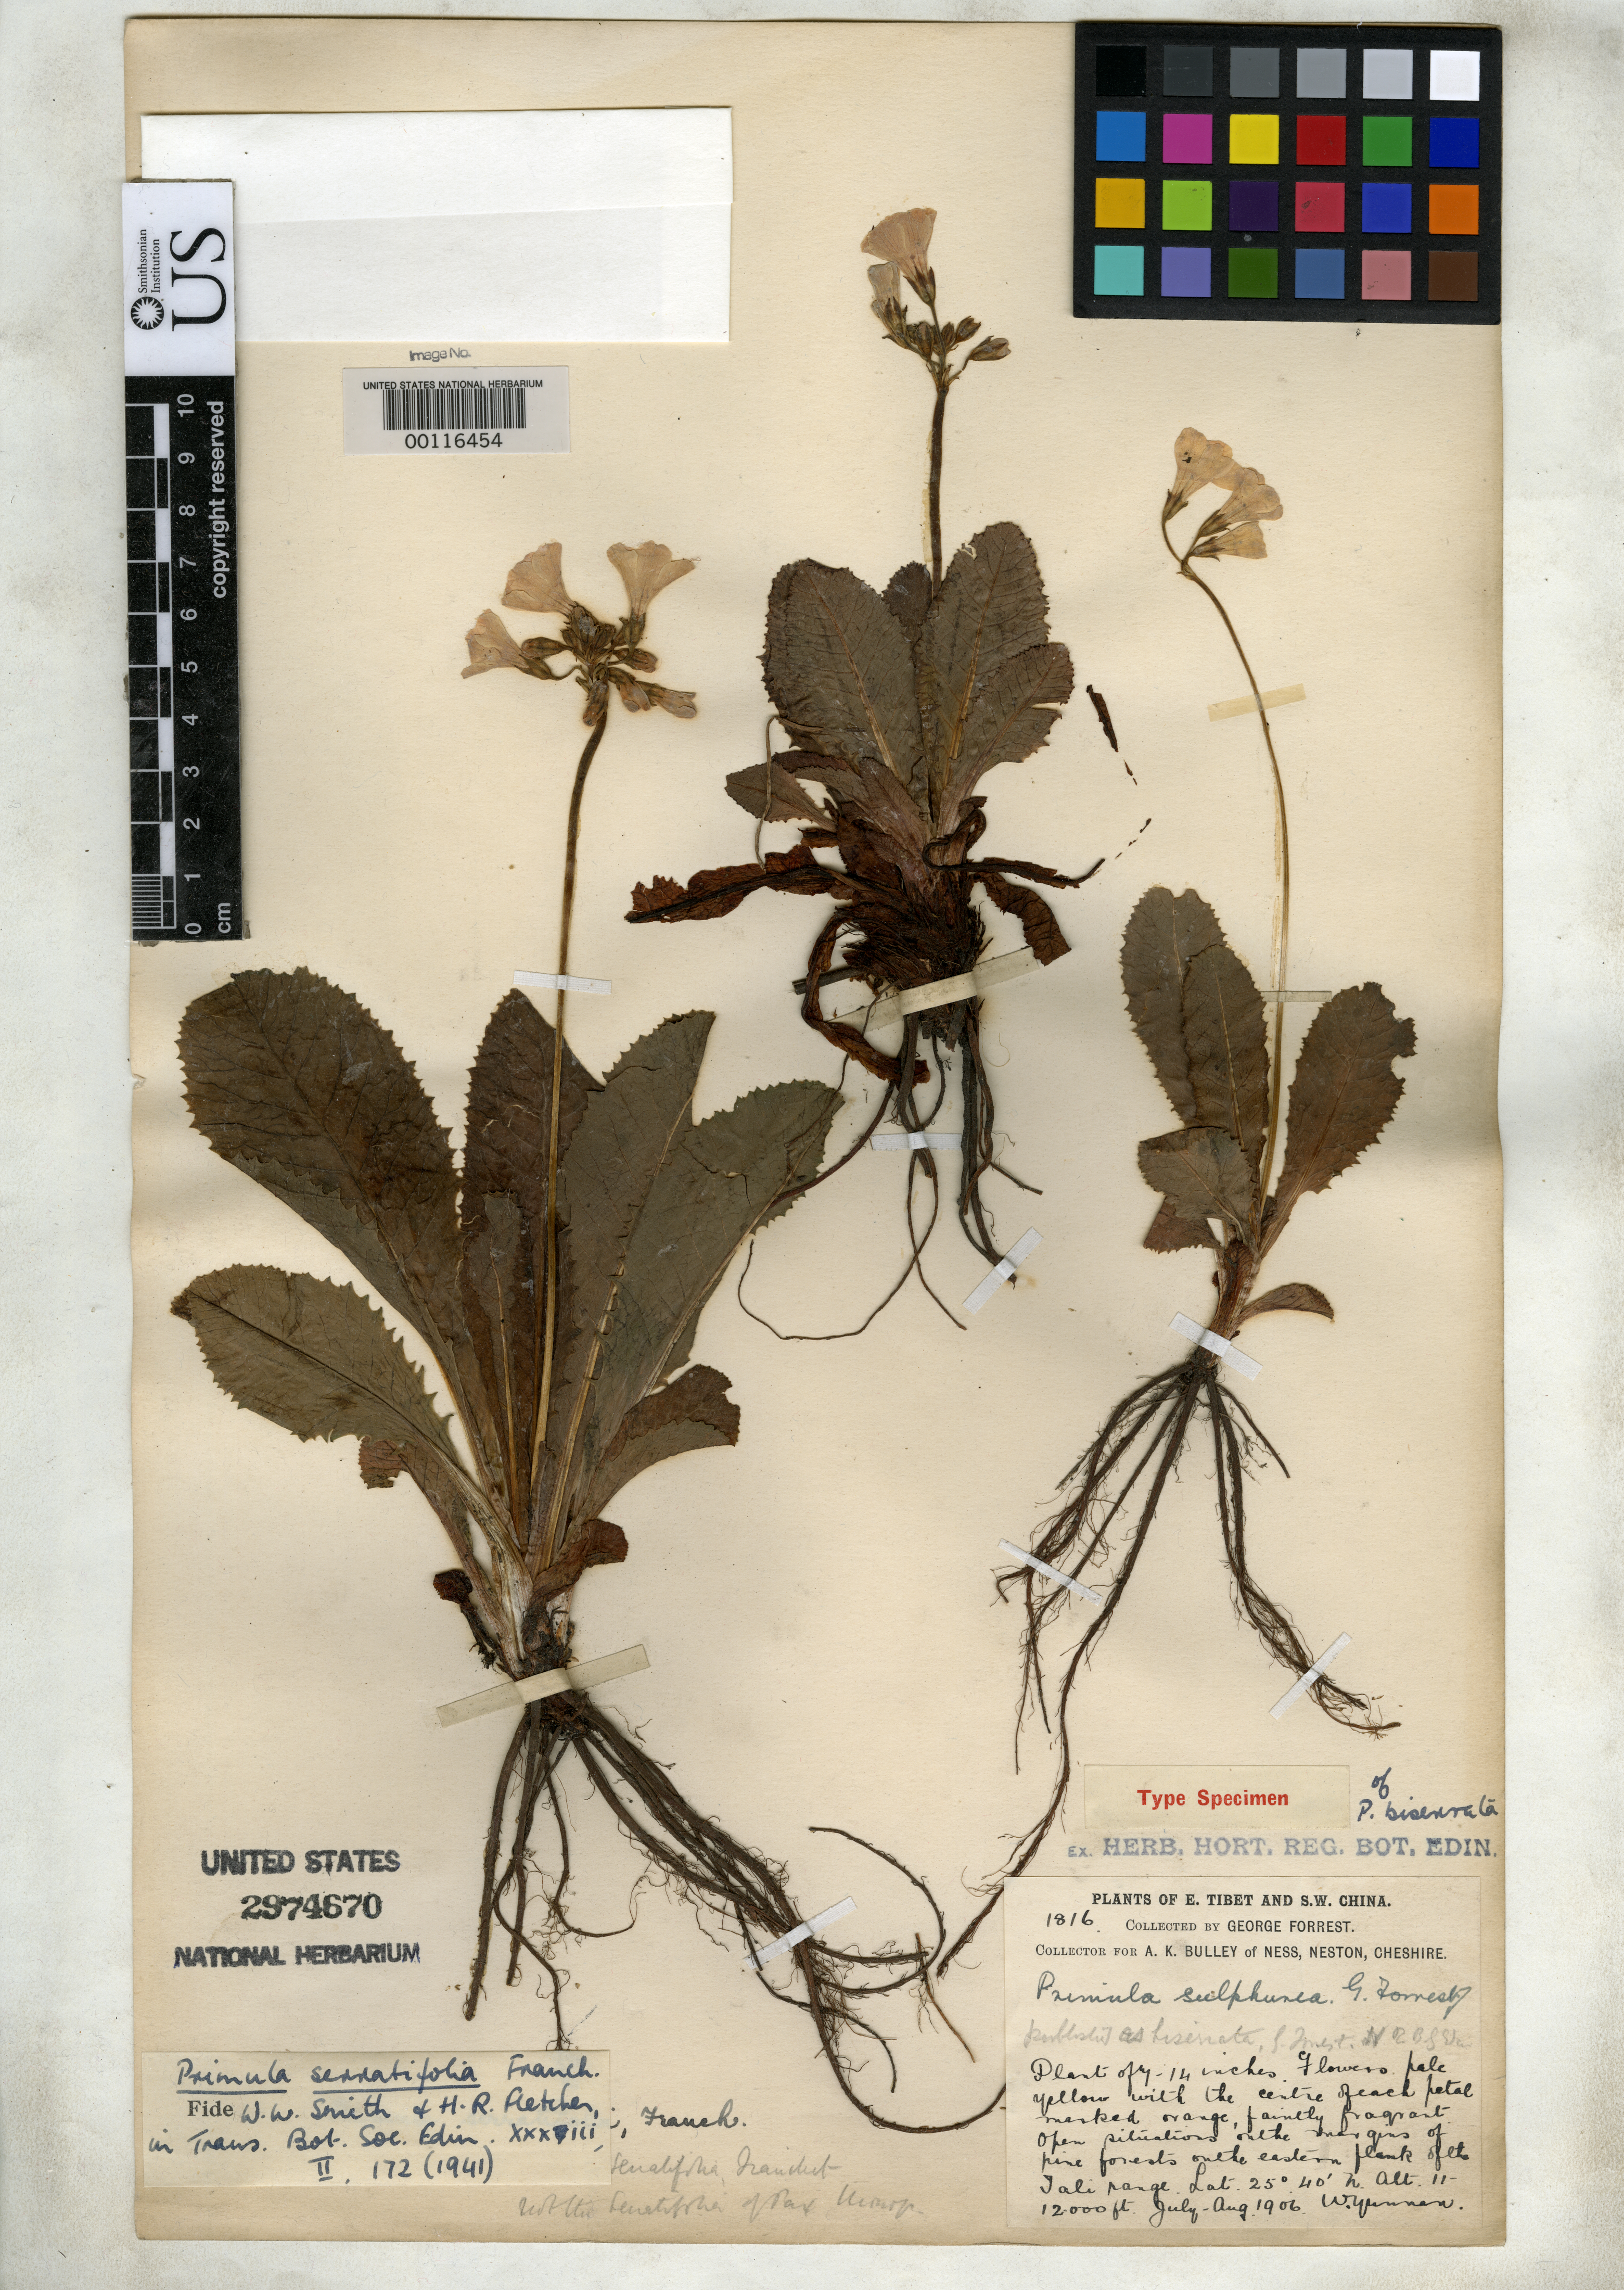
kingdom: Plantae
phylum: Tracheophyta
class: Magnoliopsida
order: Ericales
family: Primulaceae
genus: Primula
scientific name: Primula biserrata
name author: Forrest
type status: Isosyntype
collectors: G. Forrest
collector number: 1816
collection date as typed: Jul 1906 to -- Aug 1906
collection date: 1906-07/1906-08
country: China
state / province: Yunnan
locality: Alt. 11000 - 12000 ft.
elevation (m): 3353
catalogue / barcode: US 2974670